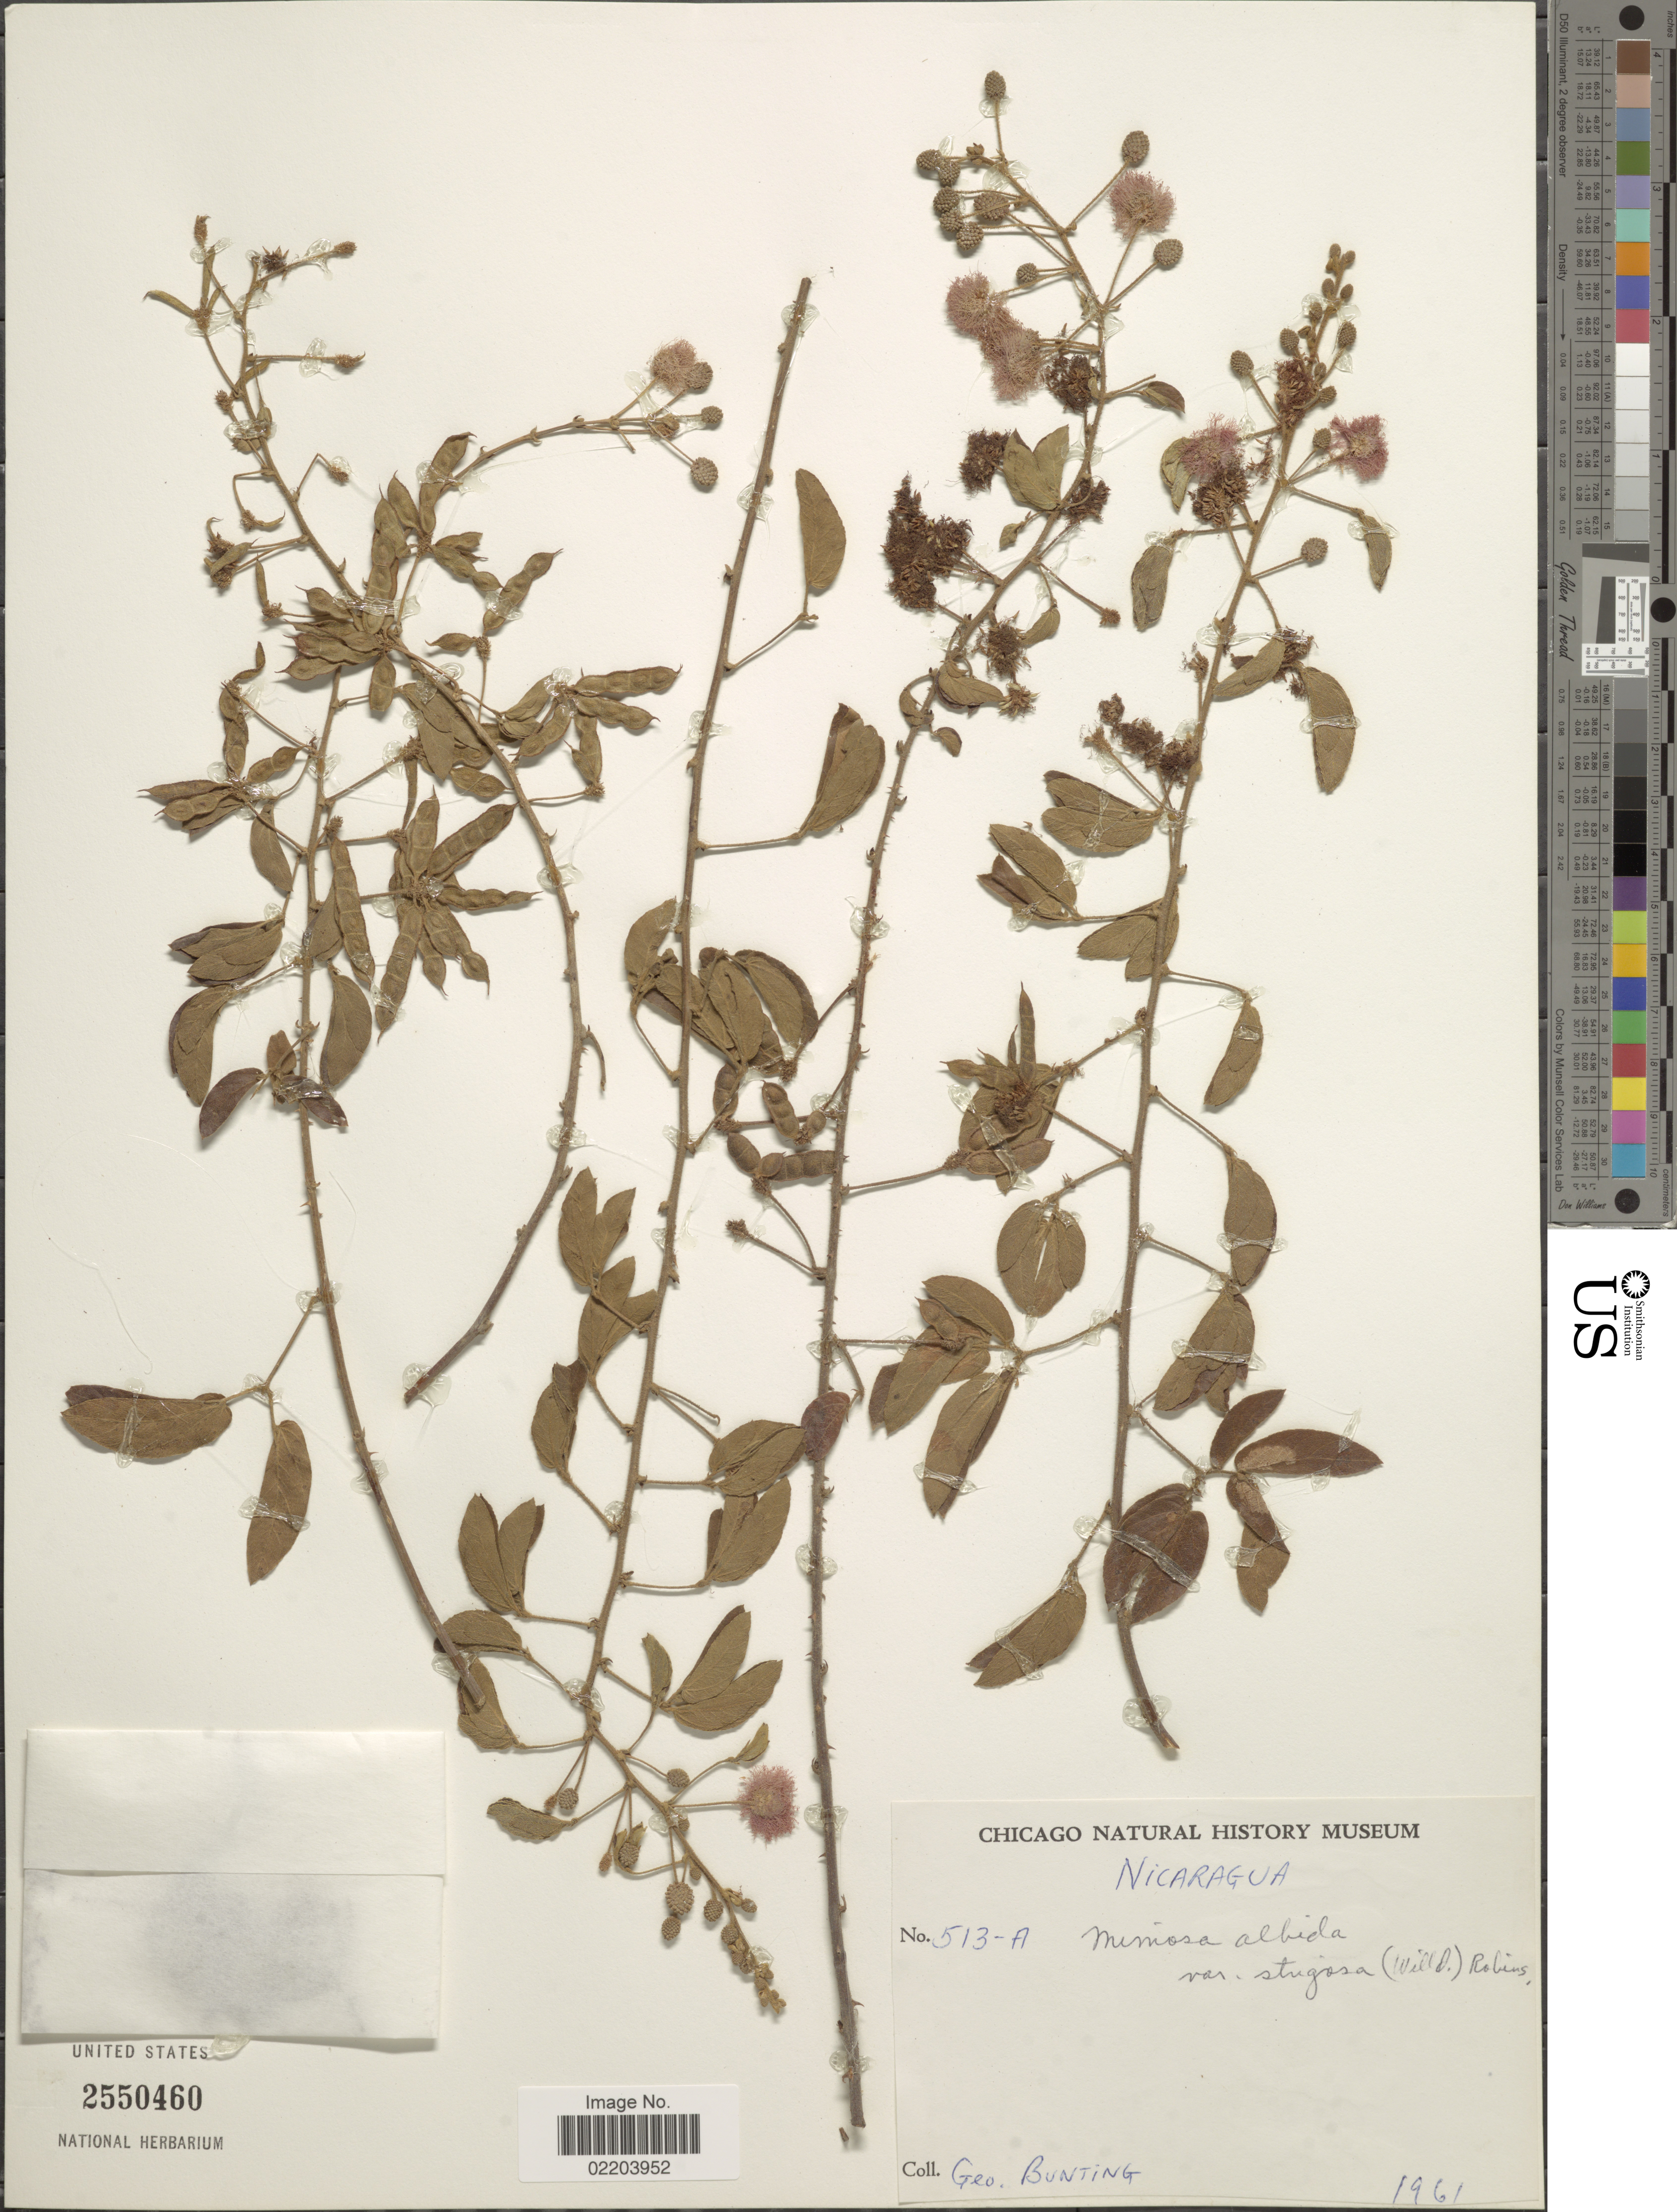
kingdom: Plantae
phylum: Tracheophyta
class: Magnoliopsida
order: Fabales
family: Fabaceae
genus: Mimosa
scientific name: Mimosa albida var. strigosa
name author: (Willd.) B.L. Rob.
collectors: G. S. Bunting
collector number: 513-A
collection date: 1961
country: Nicaragua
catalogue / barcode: US 2550460